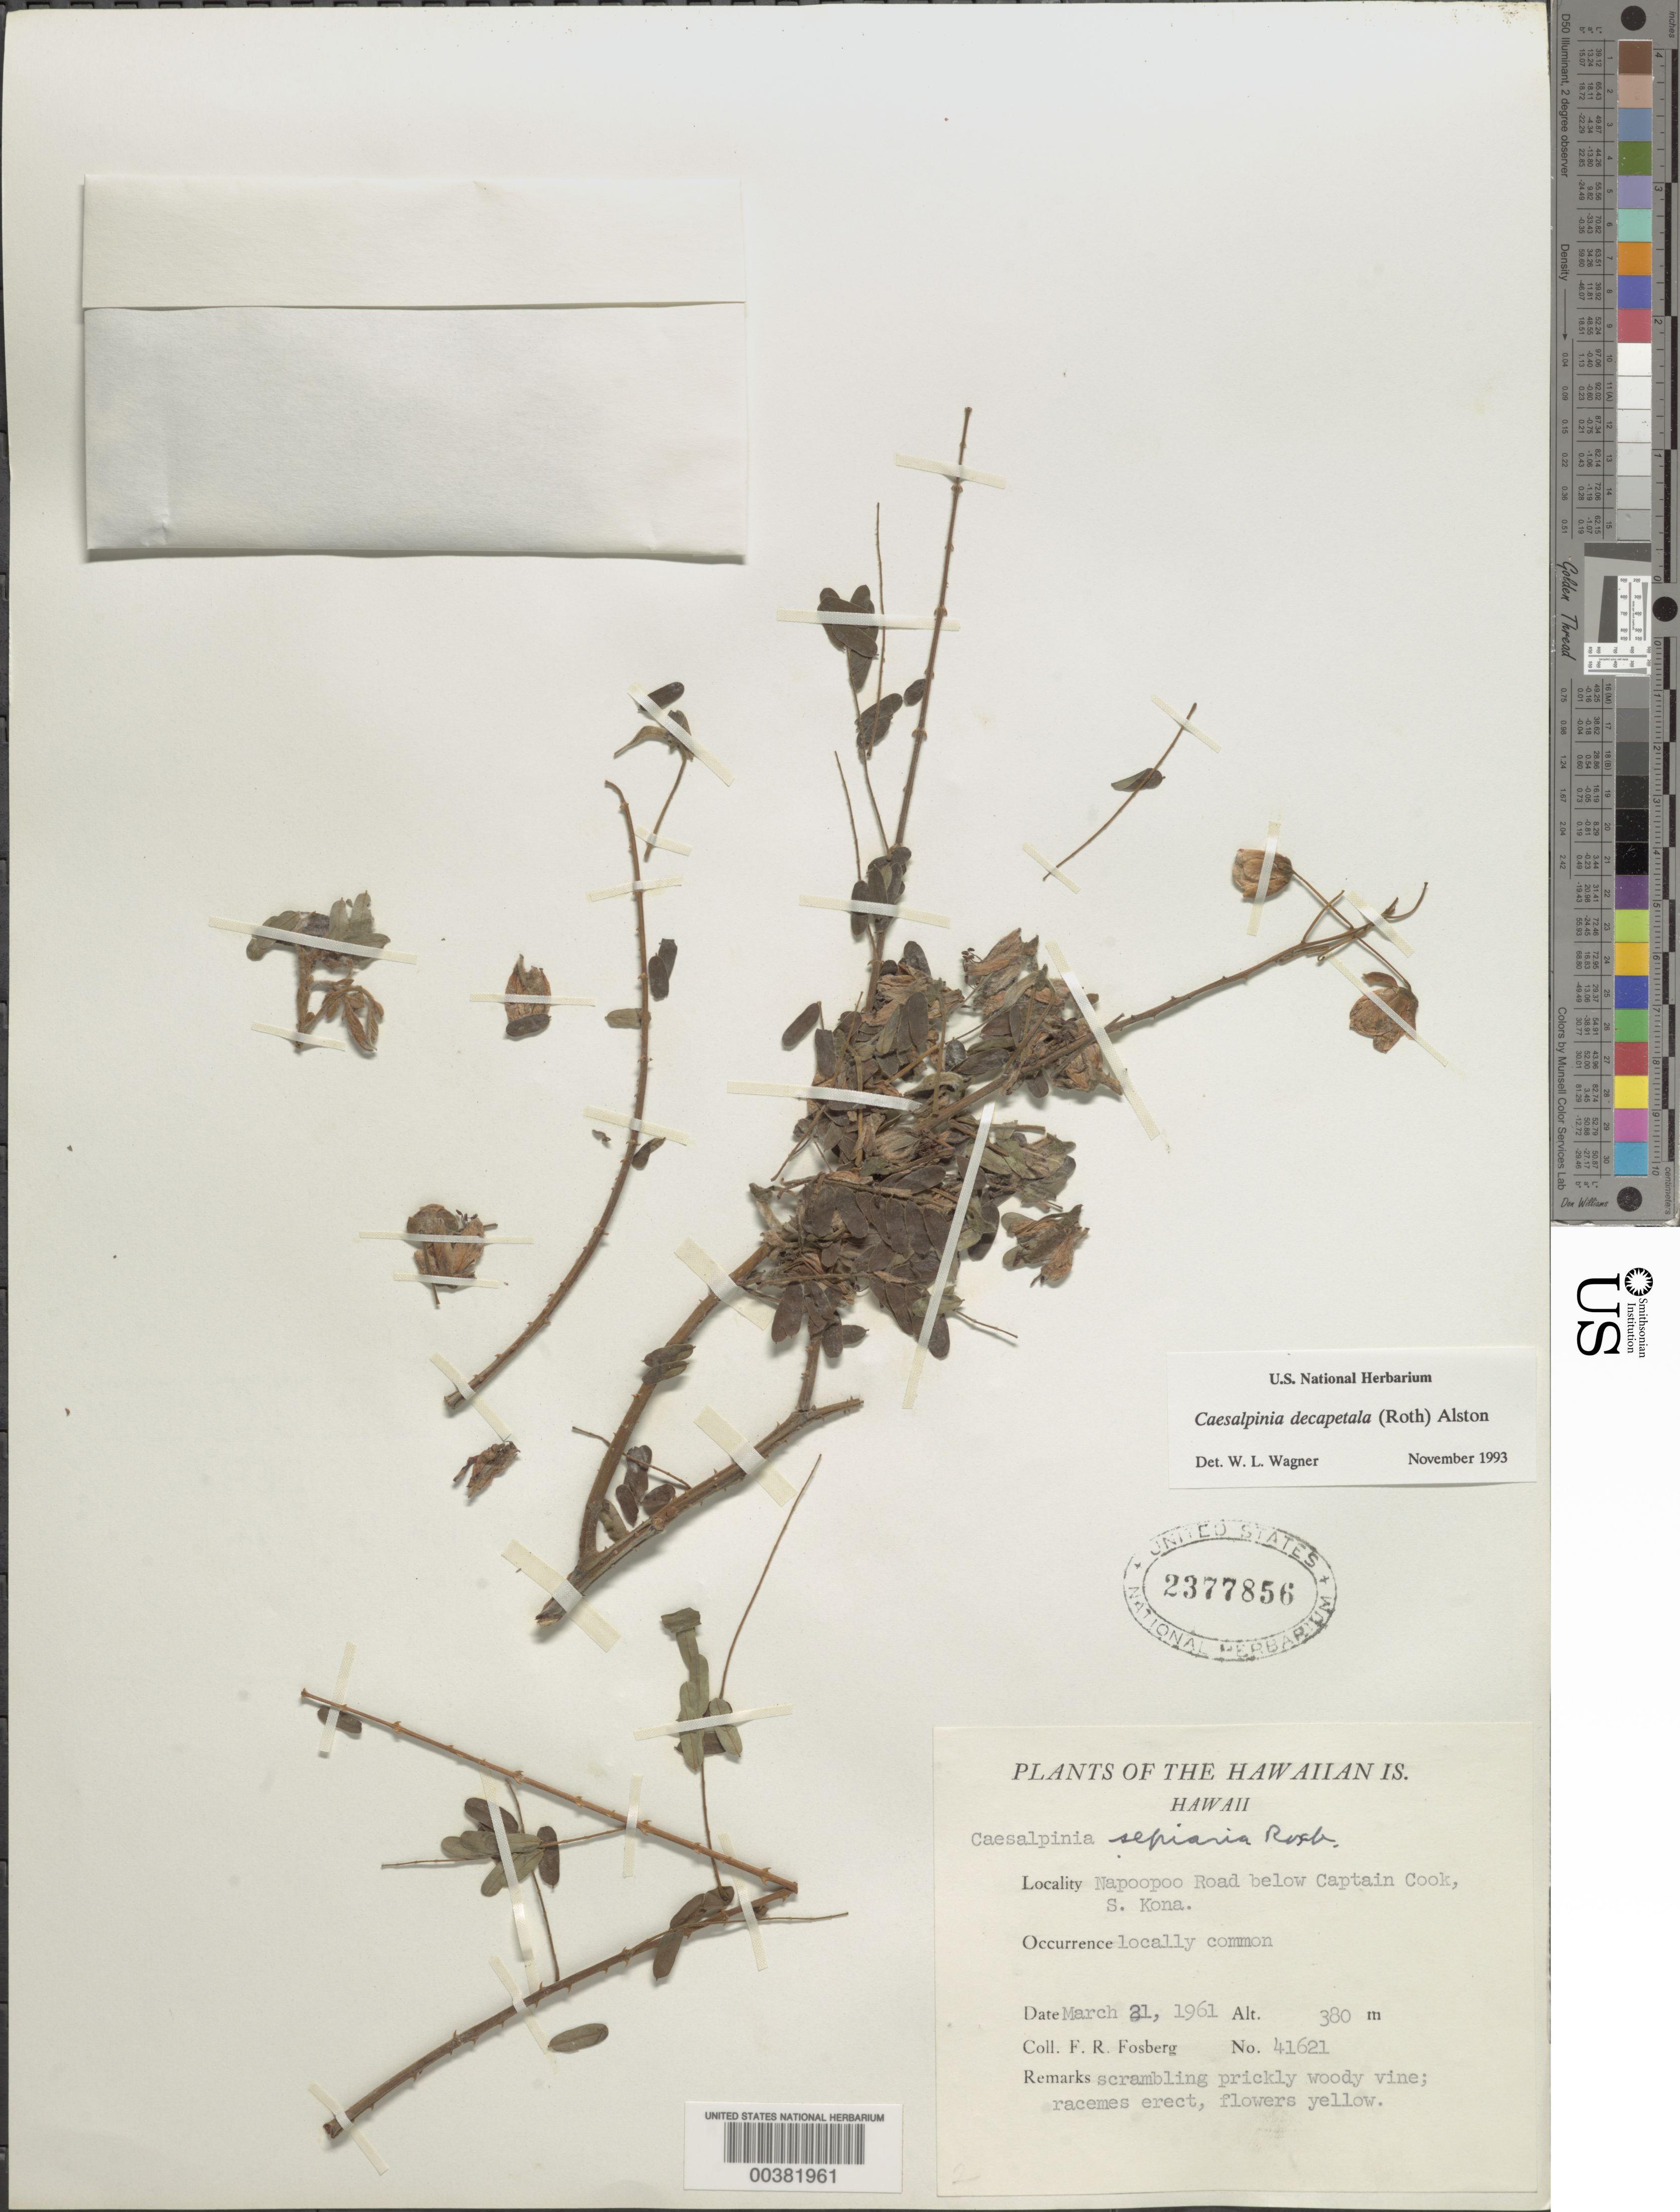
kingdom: Plantae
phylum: Tracheophyta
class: Magnoliopsida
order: Fabales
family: Fabaceae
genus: Biancaea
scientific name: Biancaea decapetala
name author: (Roth) O. Deg.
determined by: Wagner, W. L., (BOT), Smithsonian Institution - National Museum of Natural History (UNITED STATES)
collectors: F. R. Fosberg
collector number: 41621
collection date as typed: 31 Mar 1961 or 21 Mar 1961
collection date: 1961-03-21 or 1961-03-31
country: United States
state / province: Hawaii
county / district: Hawaii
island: Hawaii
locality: Napoopoo road below captain cook, s. kona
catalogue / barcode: US 2377856